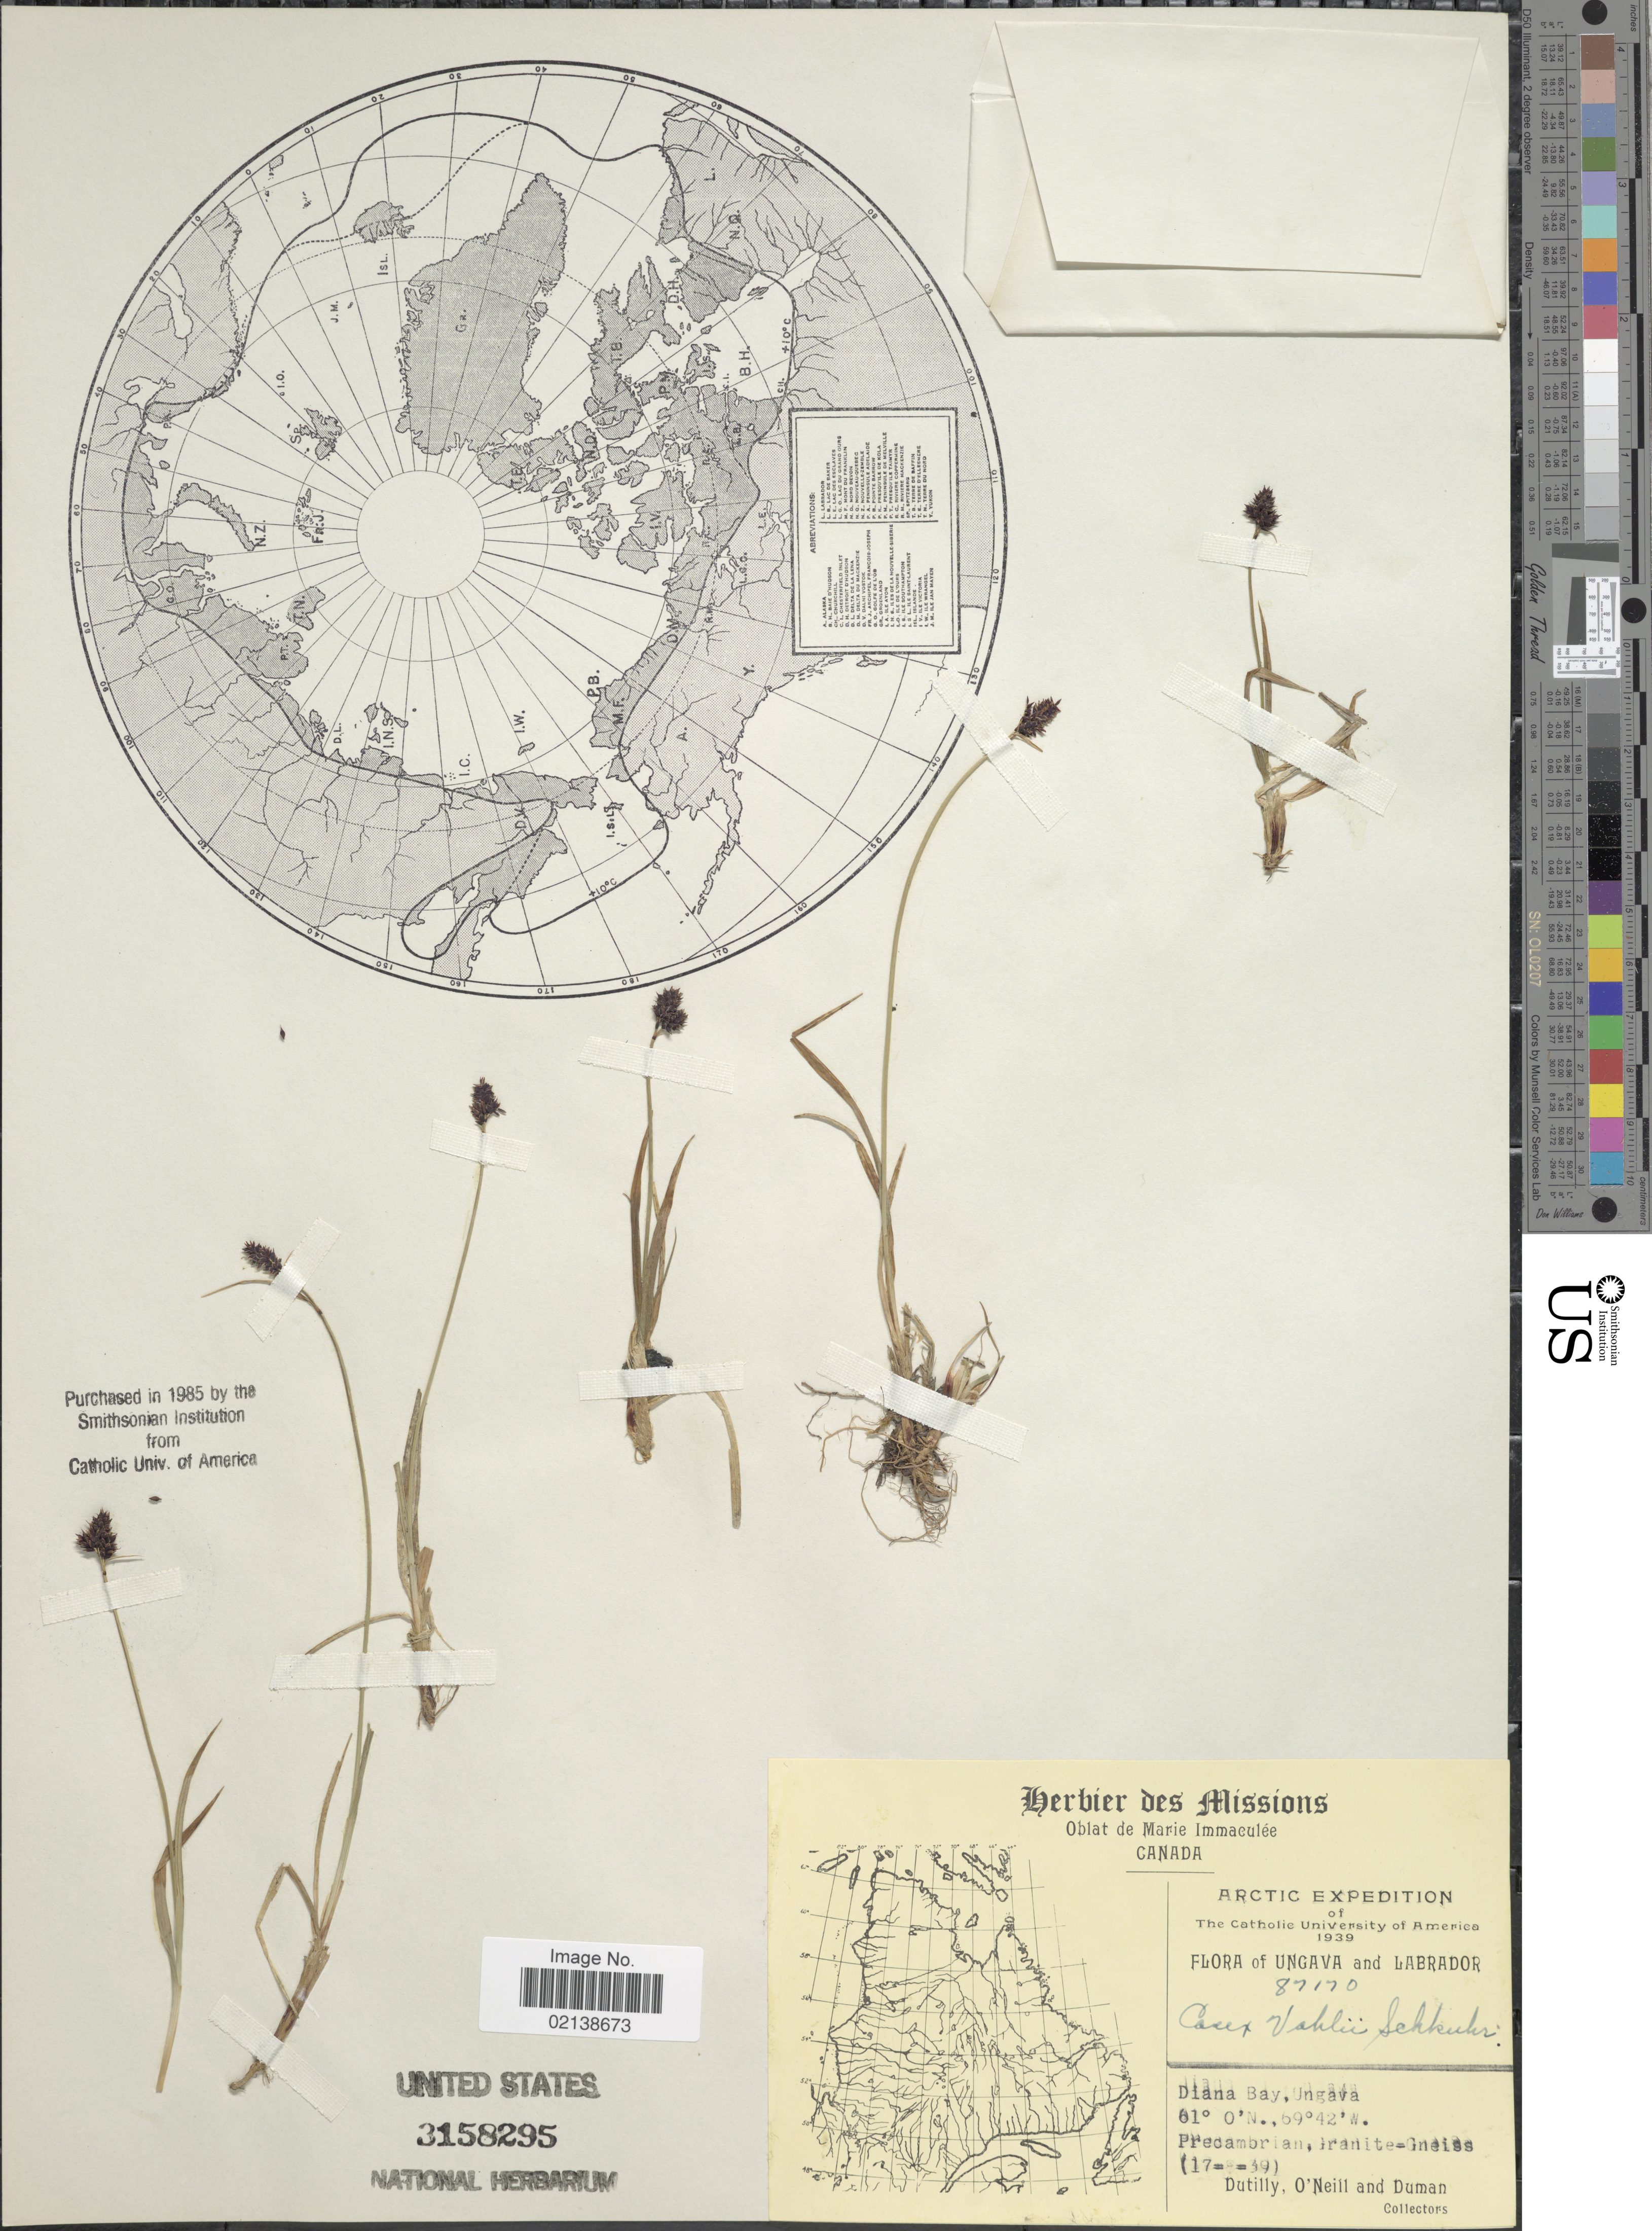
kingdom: Plantae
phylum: Tracheophyta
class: Liliopsida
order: Poales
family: Cyperaceae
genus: Carex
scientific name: Carex norvegica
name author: Retz.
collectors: -. Dutilly, O' Neill & -. Duman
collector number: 87170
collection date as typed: Transcribed d/m/y: 17/8/39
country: Canada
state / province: Newfoundland and Labrador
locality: Arctic, Ungava and Labrador, Diana Bay, Ungava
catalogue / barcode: US 3158295